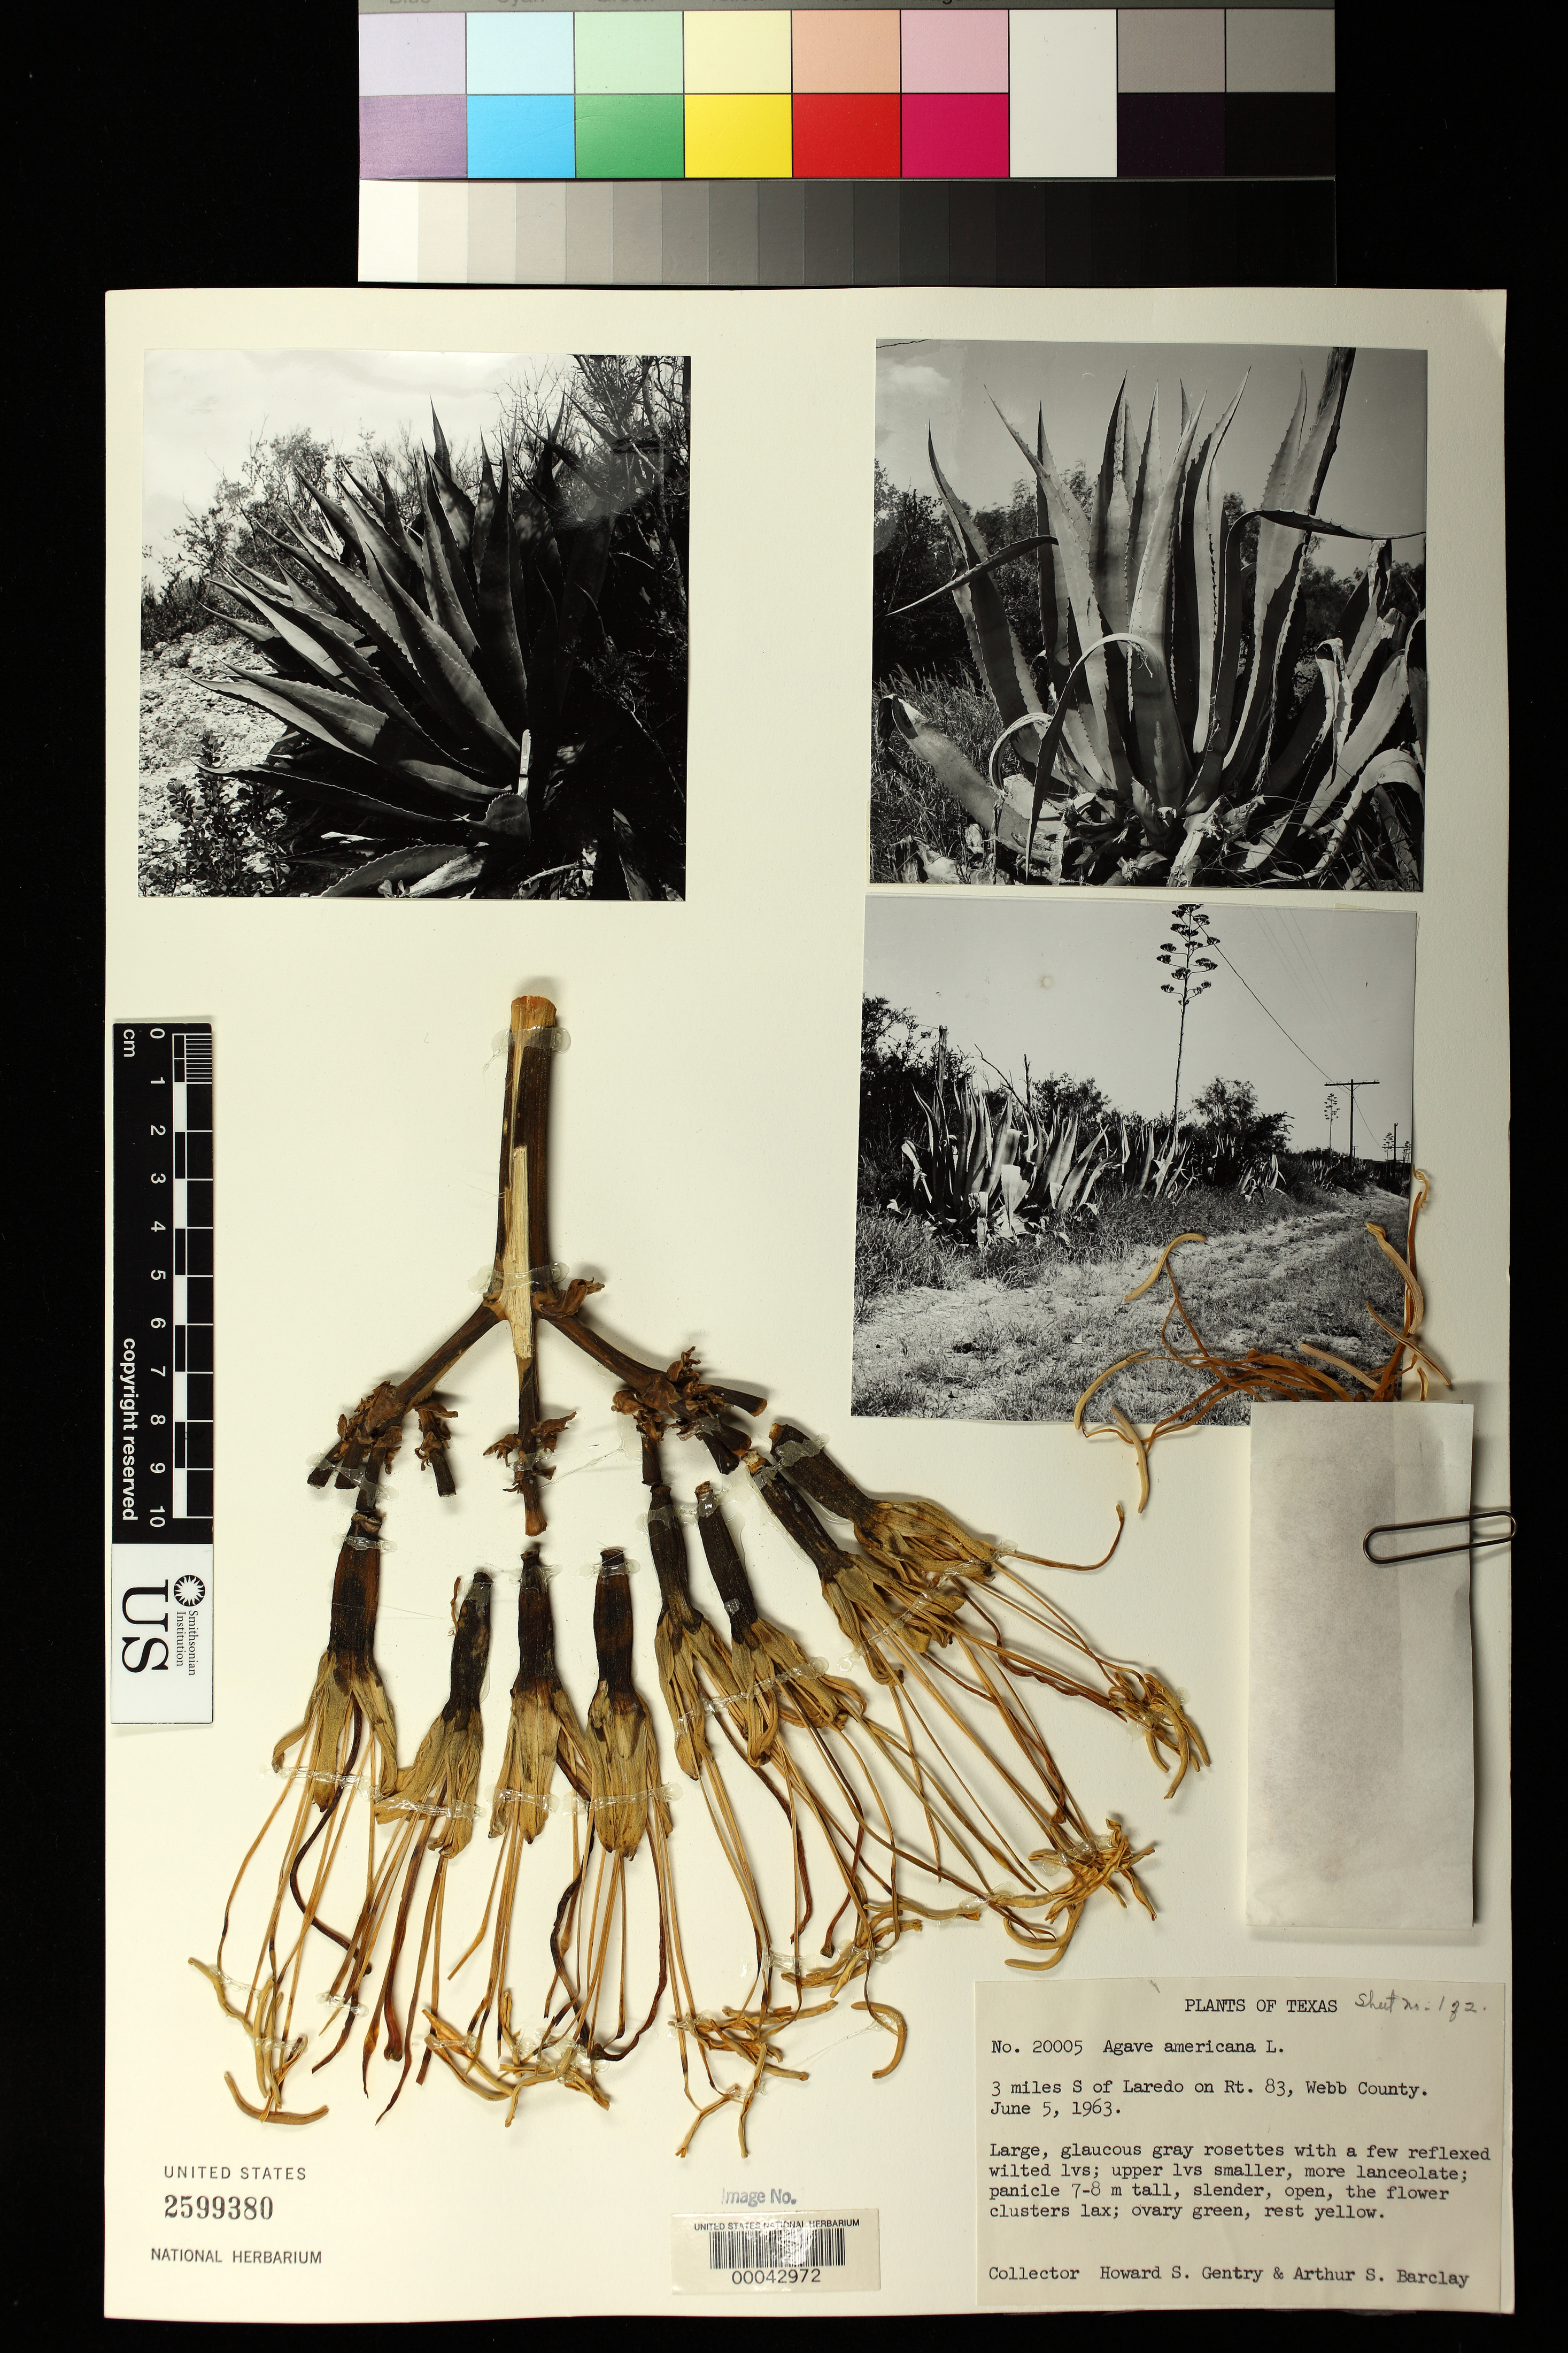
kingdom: Plantae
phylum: Tracheophyta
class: Liliopsida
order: Asparagales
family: Asparagaceae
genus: Agave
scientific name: Agave americana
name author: L.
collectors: H. S. Gentry & A. S. Barclay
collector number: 20005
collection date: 1963-06-05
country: United States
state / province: Texas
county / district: Webb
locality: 3 miles S of Laredo on Rt. 83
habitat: Large, glaucous gray rosettes with a few reflexed wilted lvs; upper lvs smaller, more lanceolate; panicle 7-8 m tall, slender, open, the flower clusters lax; ovary green, rest yellow.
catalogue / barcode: US 2599380